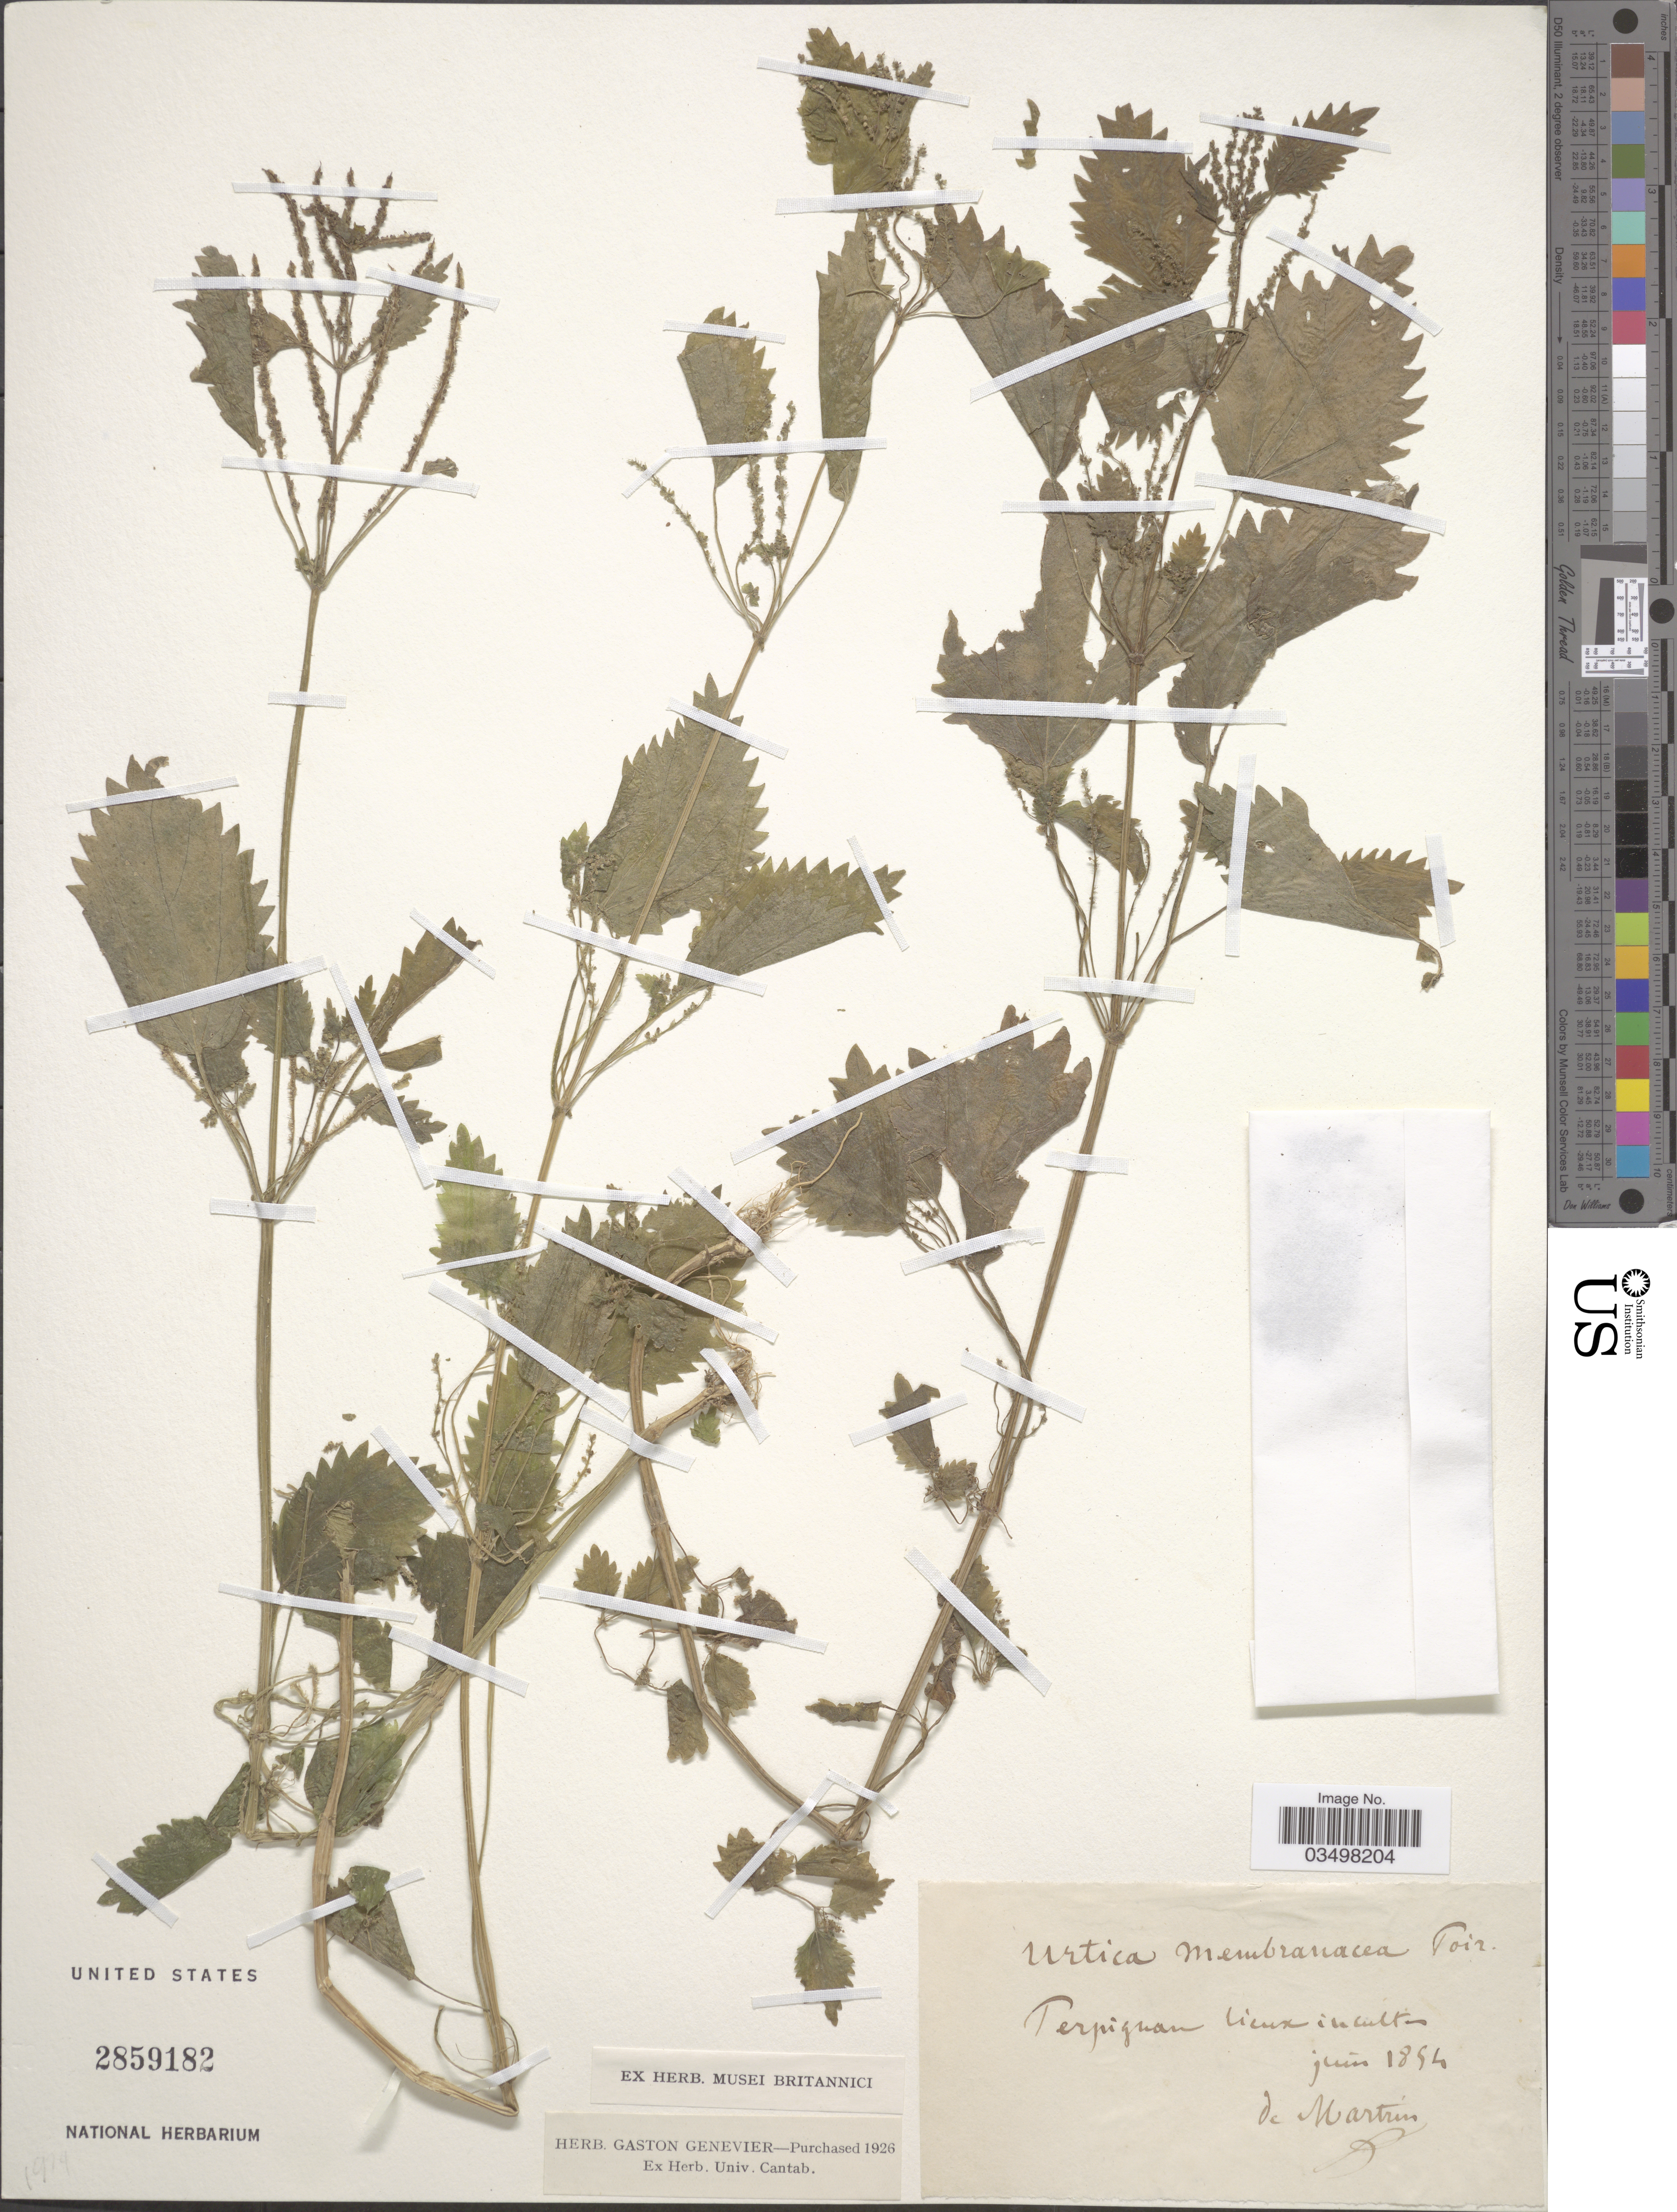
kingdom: Plantae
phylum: Tracheophyta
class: Magnoliopsida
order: Rosales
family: Urticaceae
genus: Urtica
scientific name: Urtica membranacea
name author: Poir.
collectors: De Martrin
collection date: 1894-06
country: France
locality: Perpignan lieux incultis.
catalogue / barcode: US 2859182